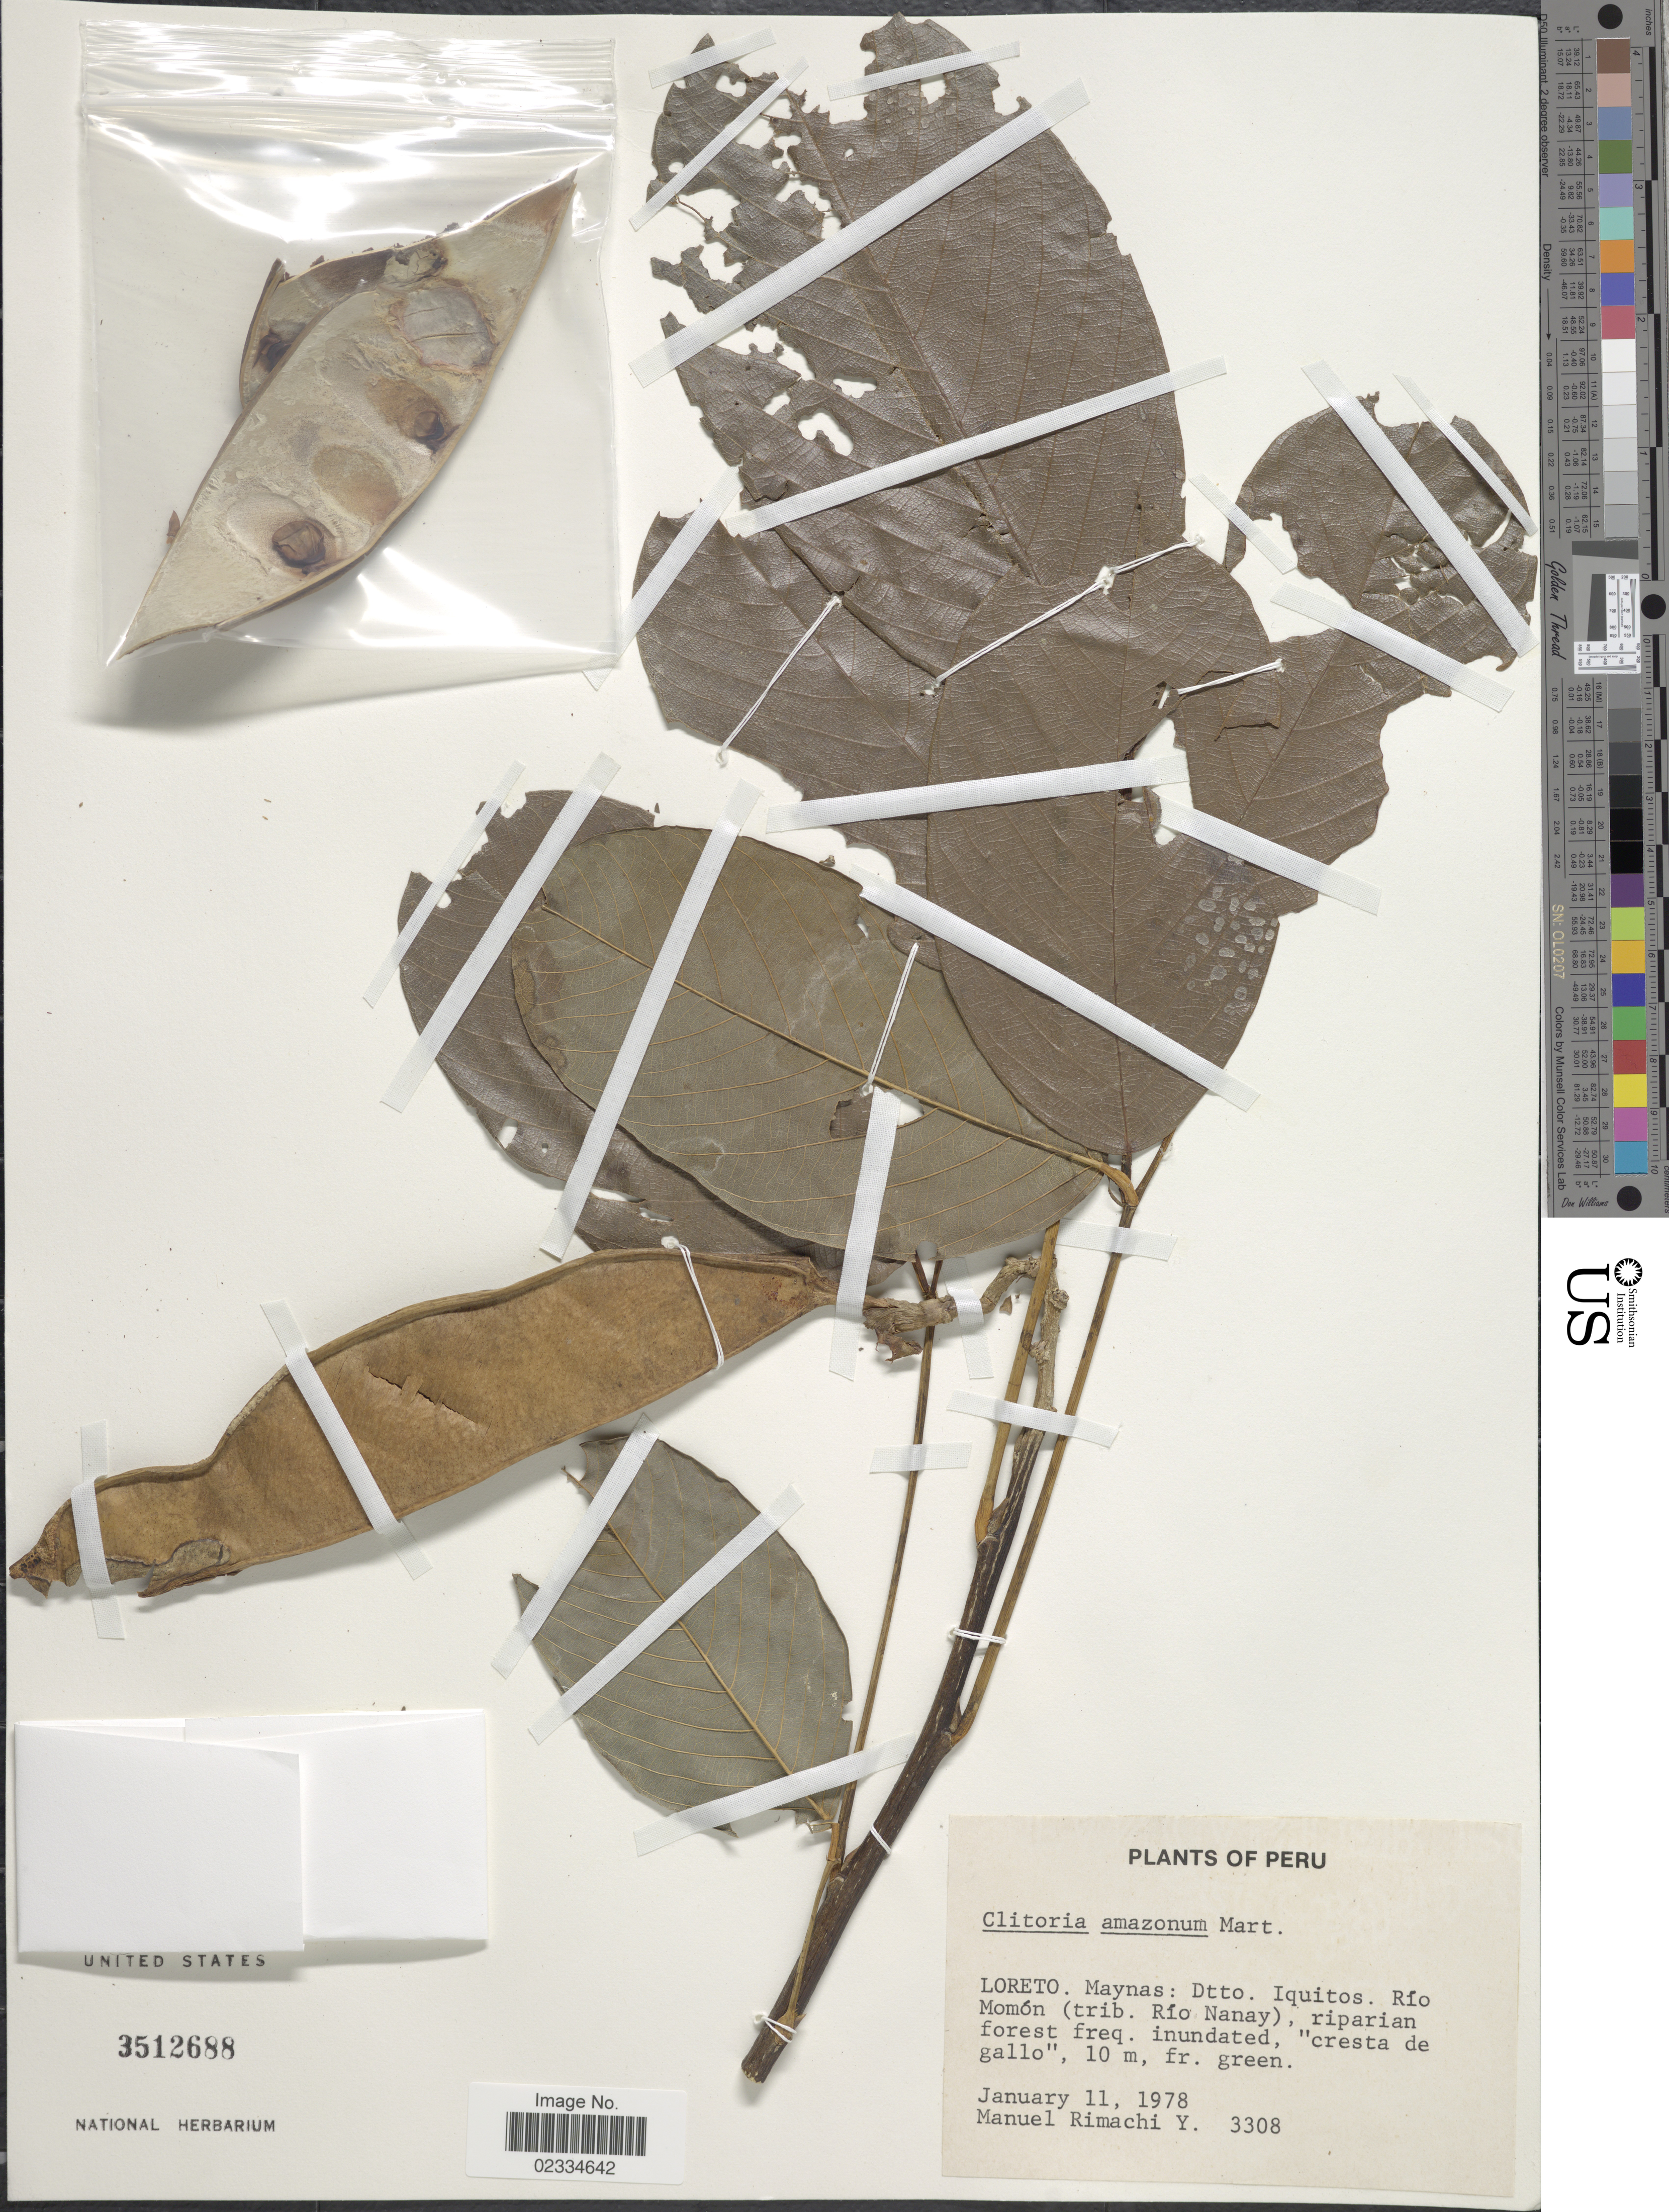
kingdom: Plantae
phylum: Tracheophyta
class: Magnoliopsida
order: Fabales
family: Fabaceae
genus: Clitoria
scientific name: Clitoria amazonum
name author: Mart. ex Benth.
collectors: M. Rimachi Y.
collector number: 3308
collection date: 1978-01-11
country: Peru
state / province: Loreto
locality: Loreto, Maynas: Dtto. Iquitos, Rio Momon (trib. Rio Nanay)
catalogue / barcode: US 3512688